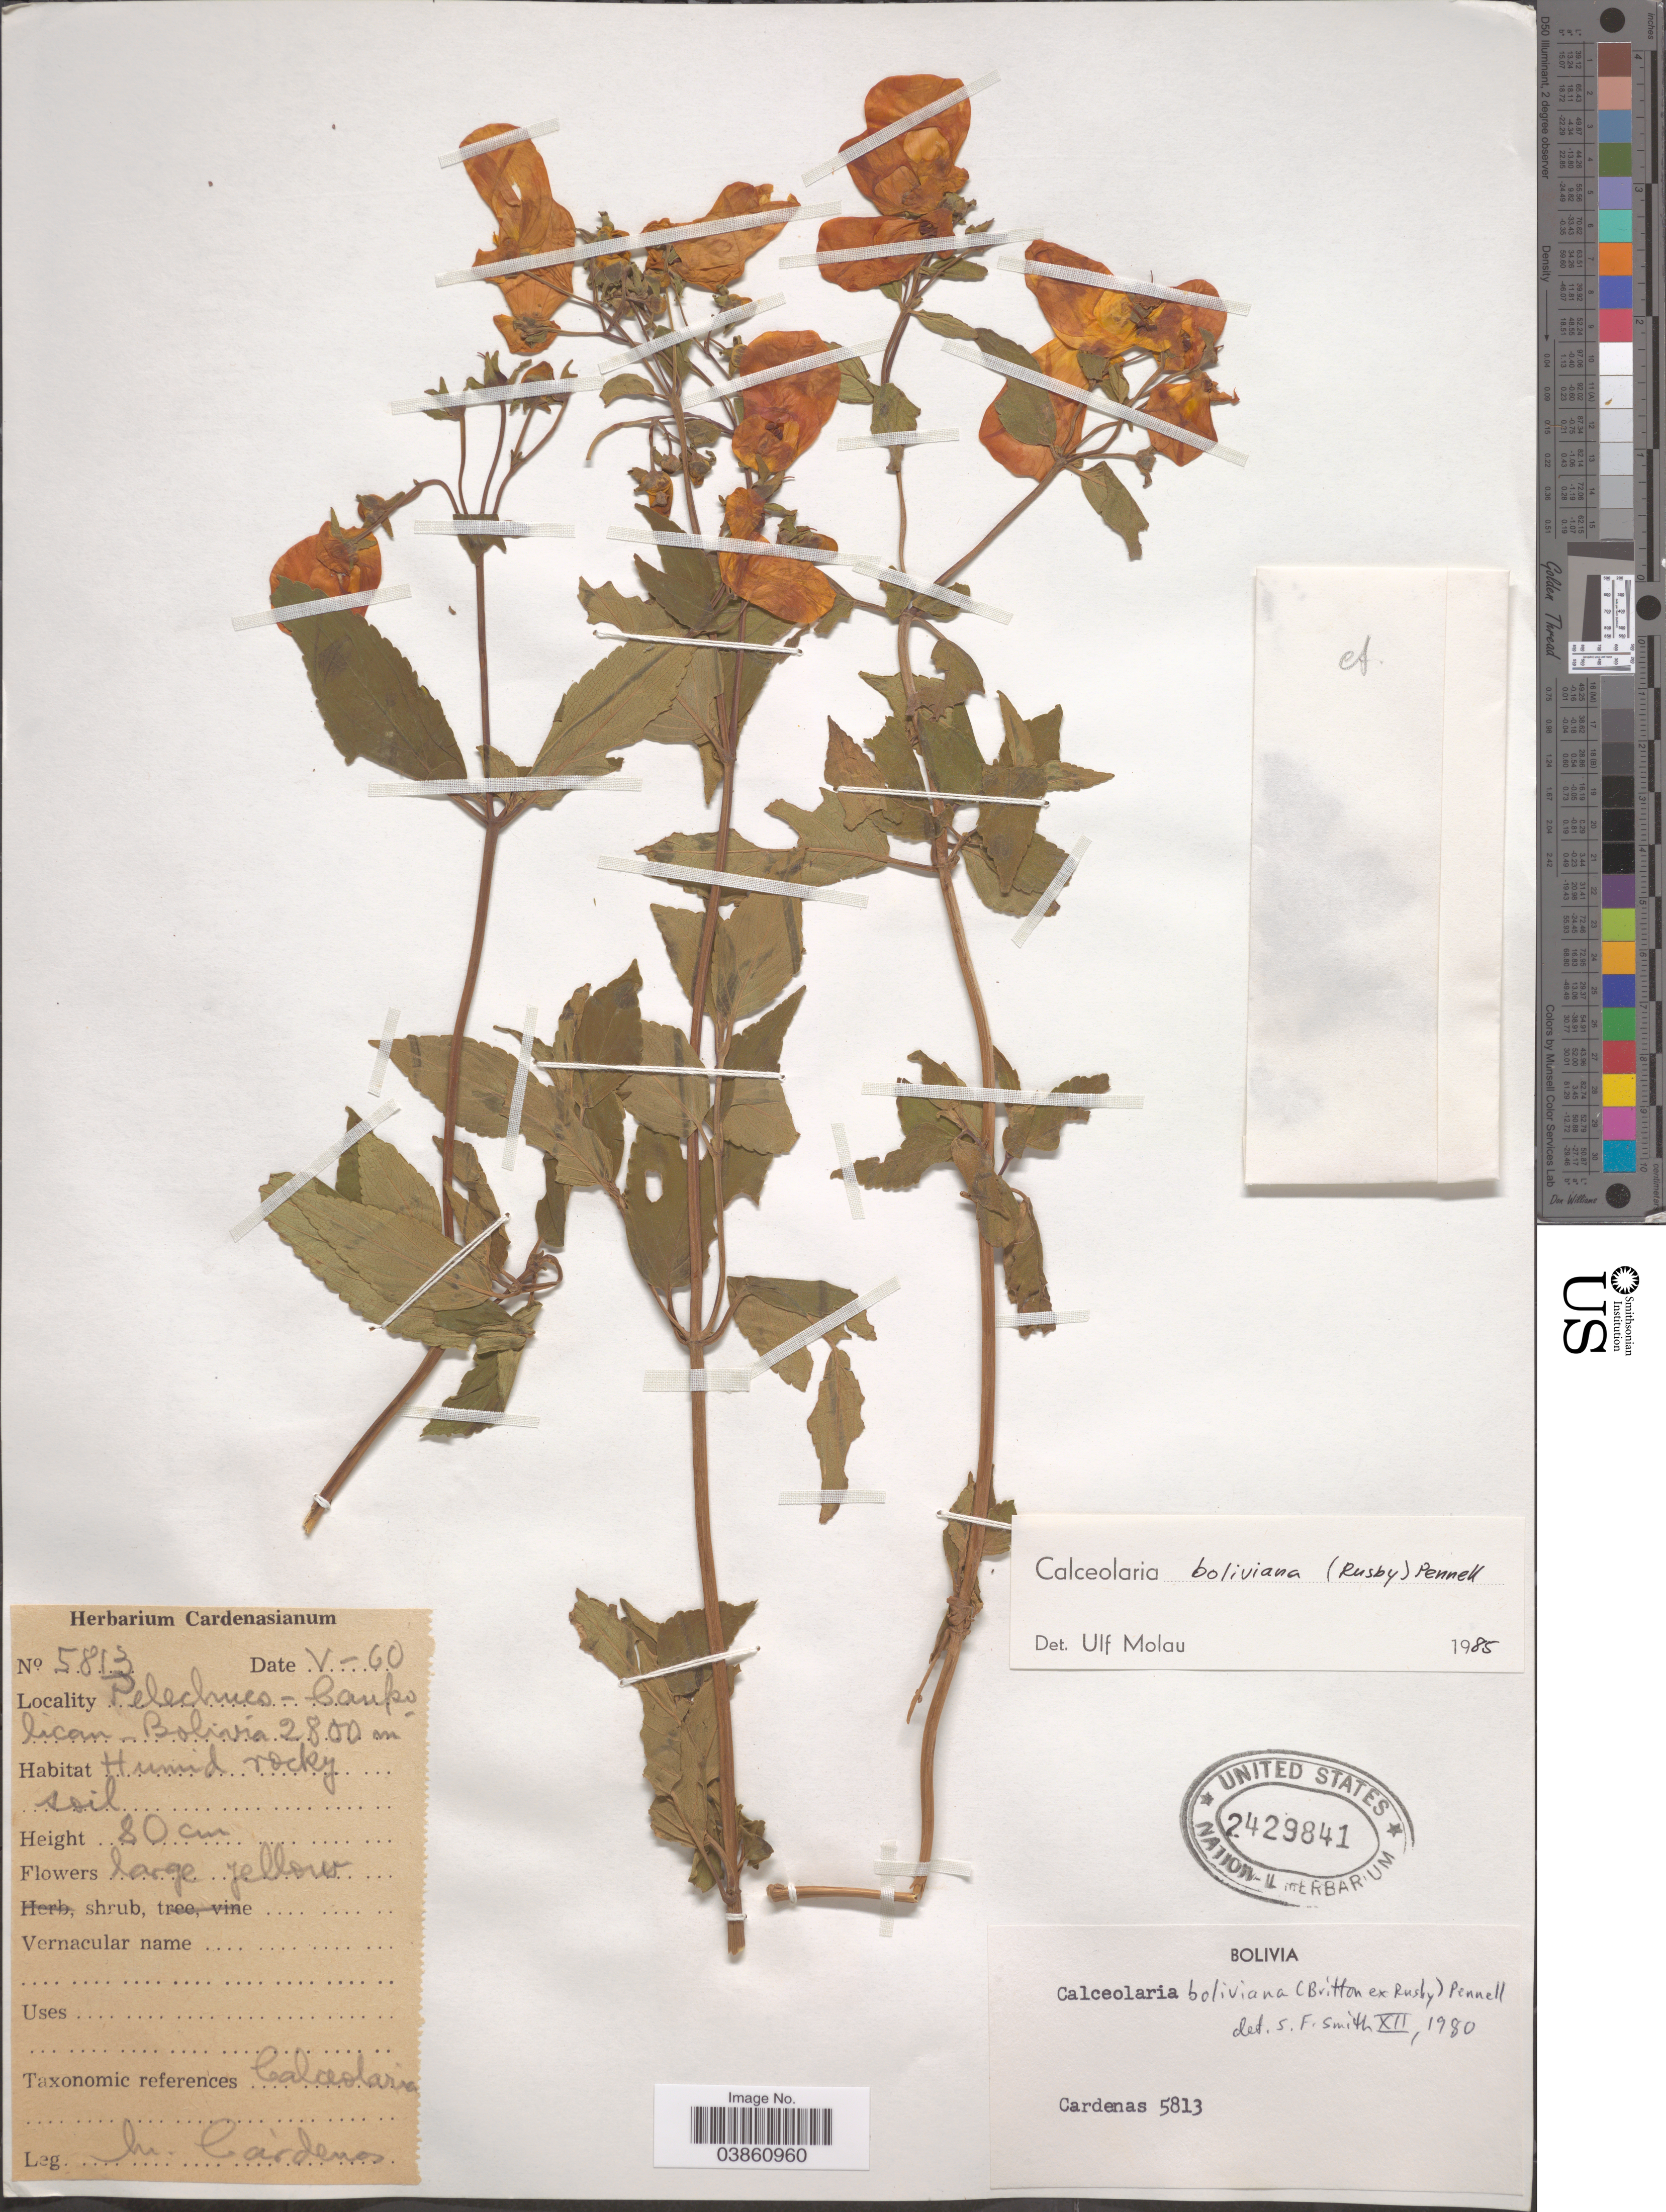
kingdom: Plantae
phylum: Tracheophyta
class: Magnoliopsida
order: Lamiales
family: Calceolariaceae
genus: Calceolaria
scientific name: Calceolaria boliviana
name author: (Britton ex Rusby) Pennell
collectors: M. Cárdenas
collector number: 5813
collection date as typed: Transcribed d/m/y: /5/60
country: Bolivia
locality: Pelechuco - Caupolican.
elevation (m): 2800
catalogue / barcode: US 2429841